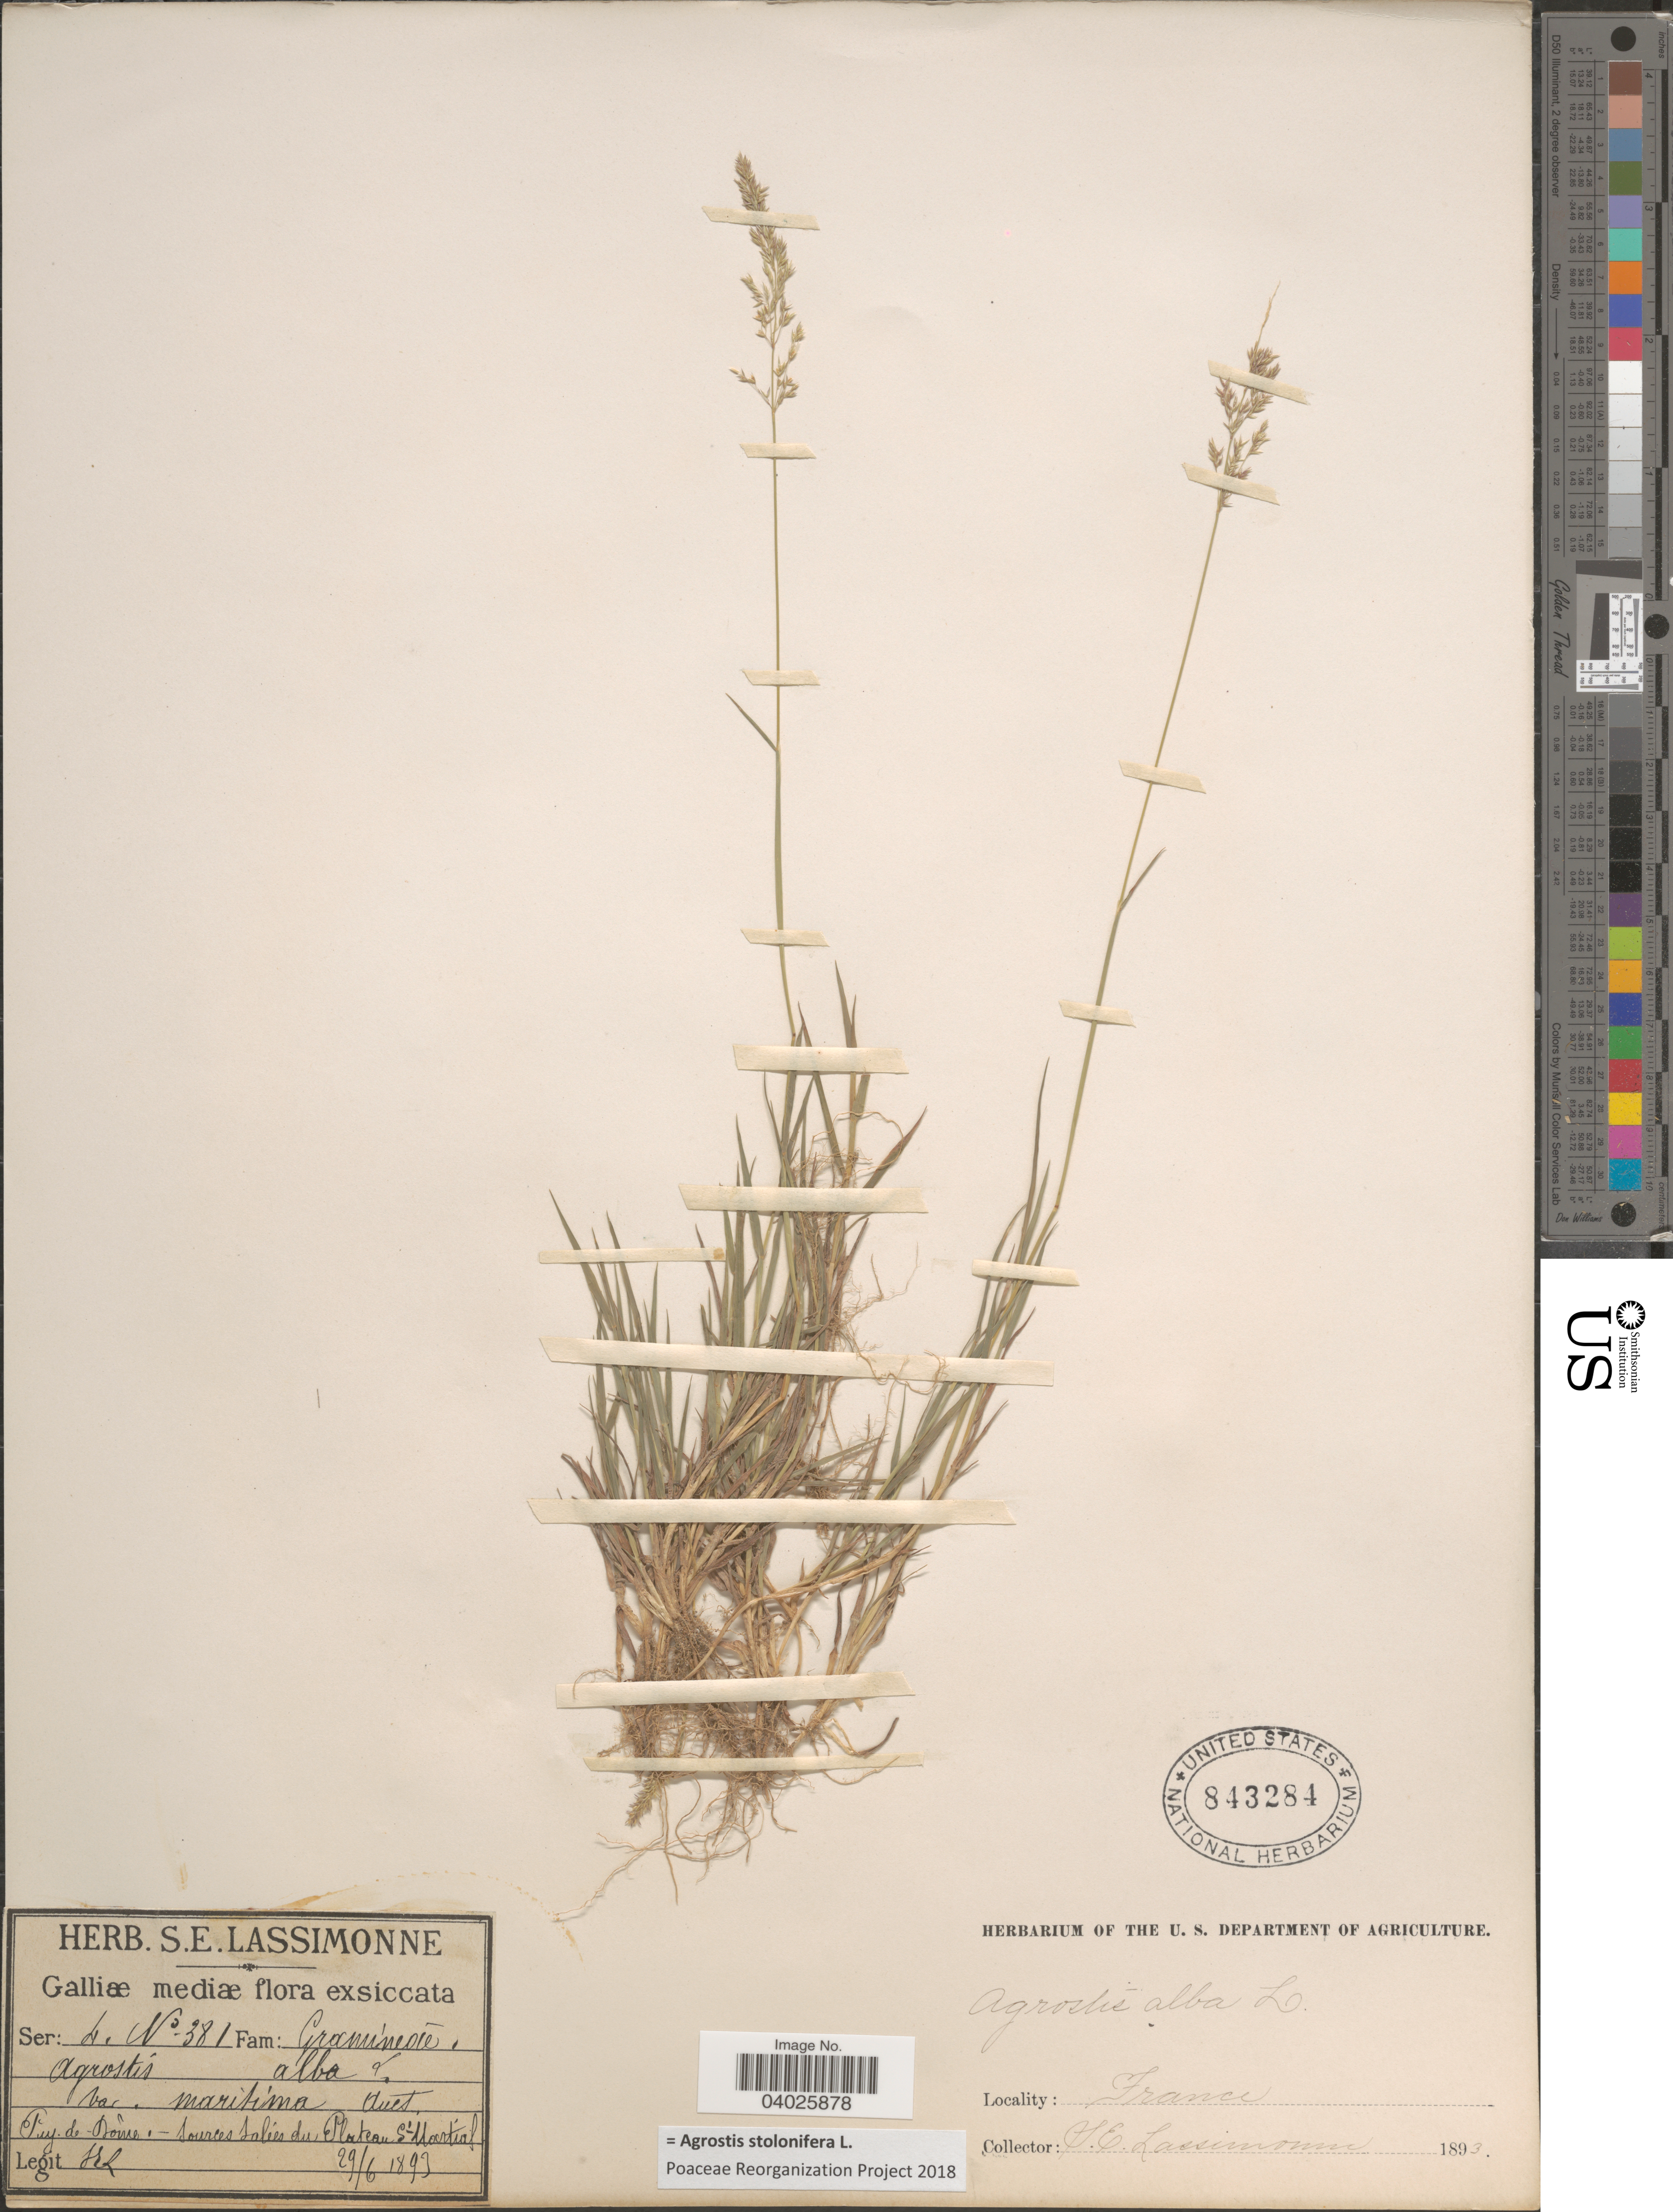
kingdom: Plantae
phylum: Tracheophyta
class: Liliopsida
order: Poales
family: Poaceae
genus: Agrostis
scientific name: Agrostis stolonifera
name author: L.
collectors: S. Lassimonne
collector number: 381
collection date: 1893-06-29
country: France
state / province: Auvergne-Rhône-Alpes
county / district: Puy-de-Dôme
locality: Galliæ mediæ. Puy-de-Dôme - Sources Salies du Plateau St Martial.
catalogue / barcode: US 843284